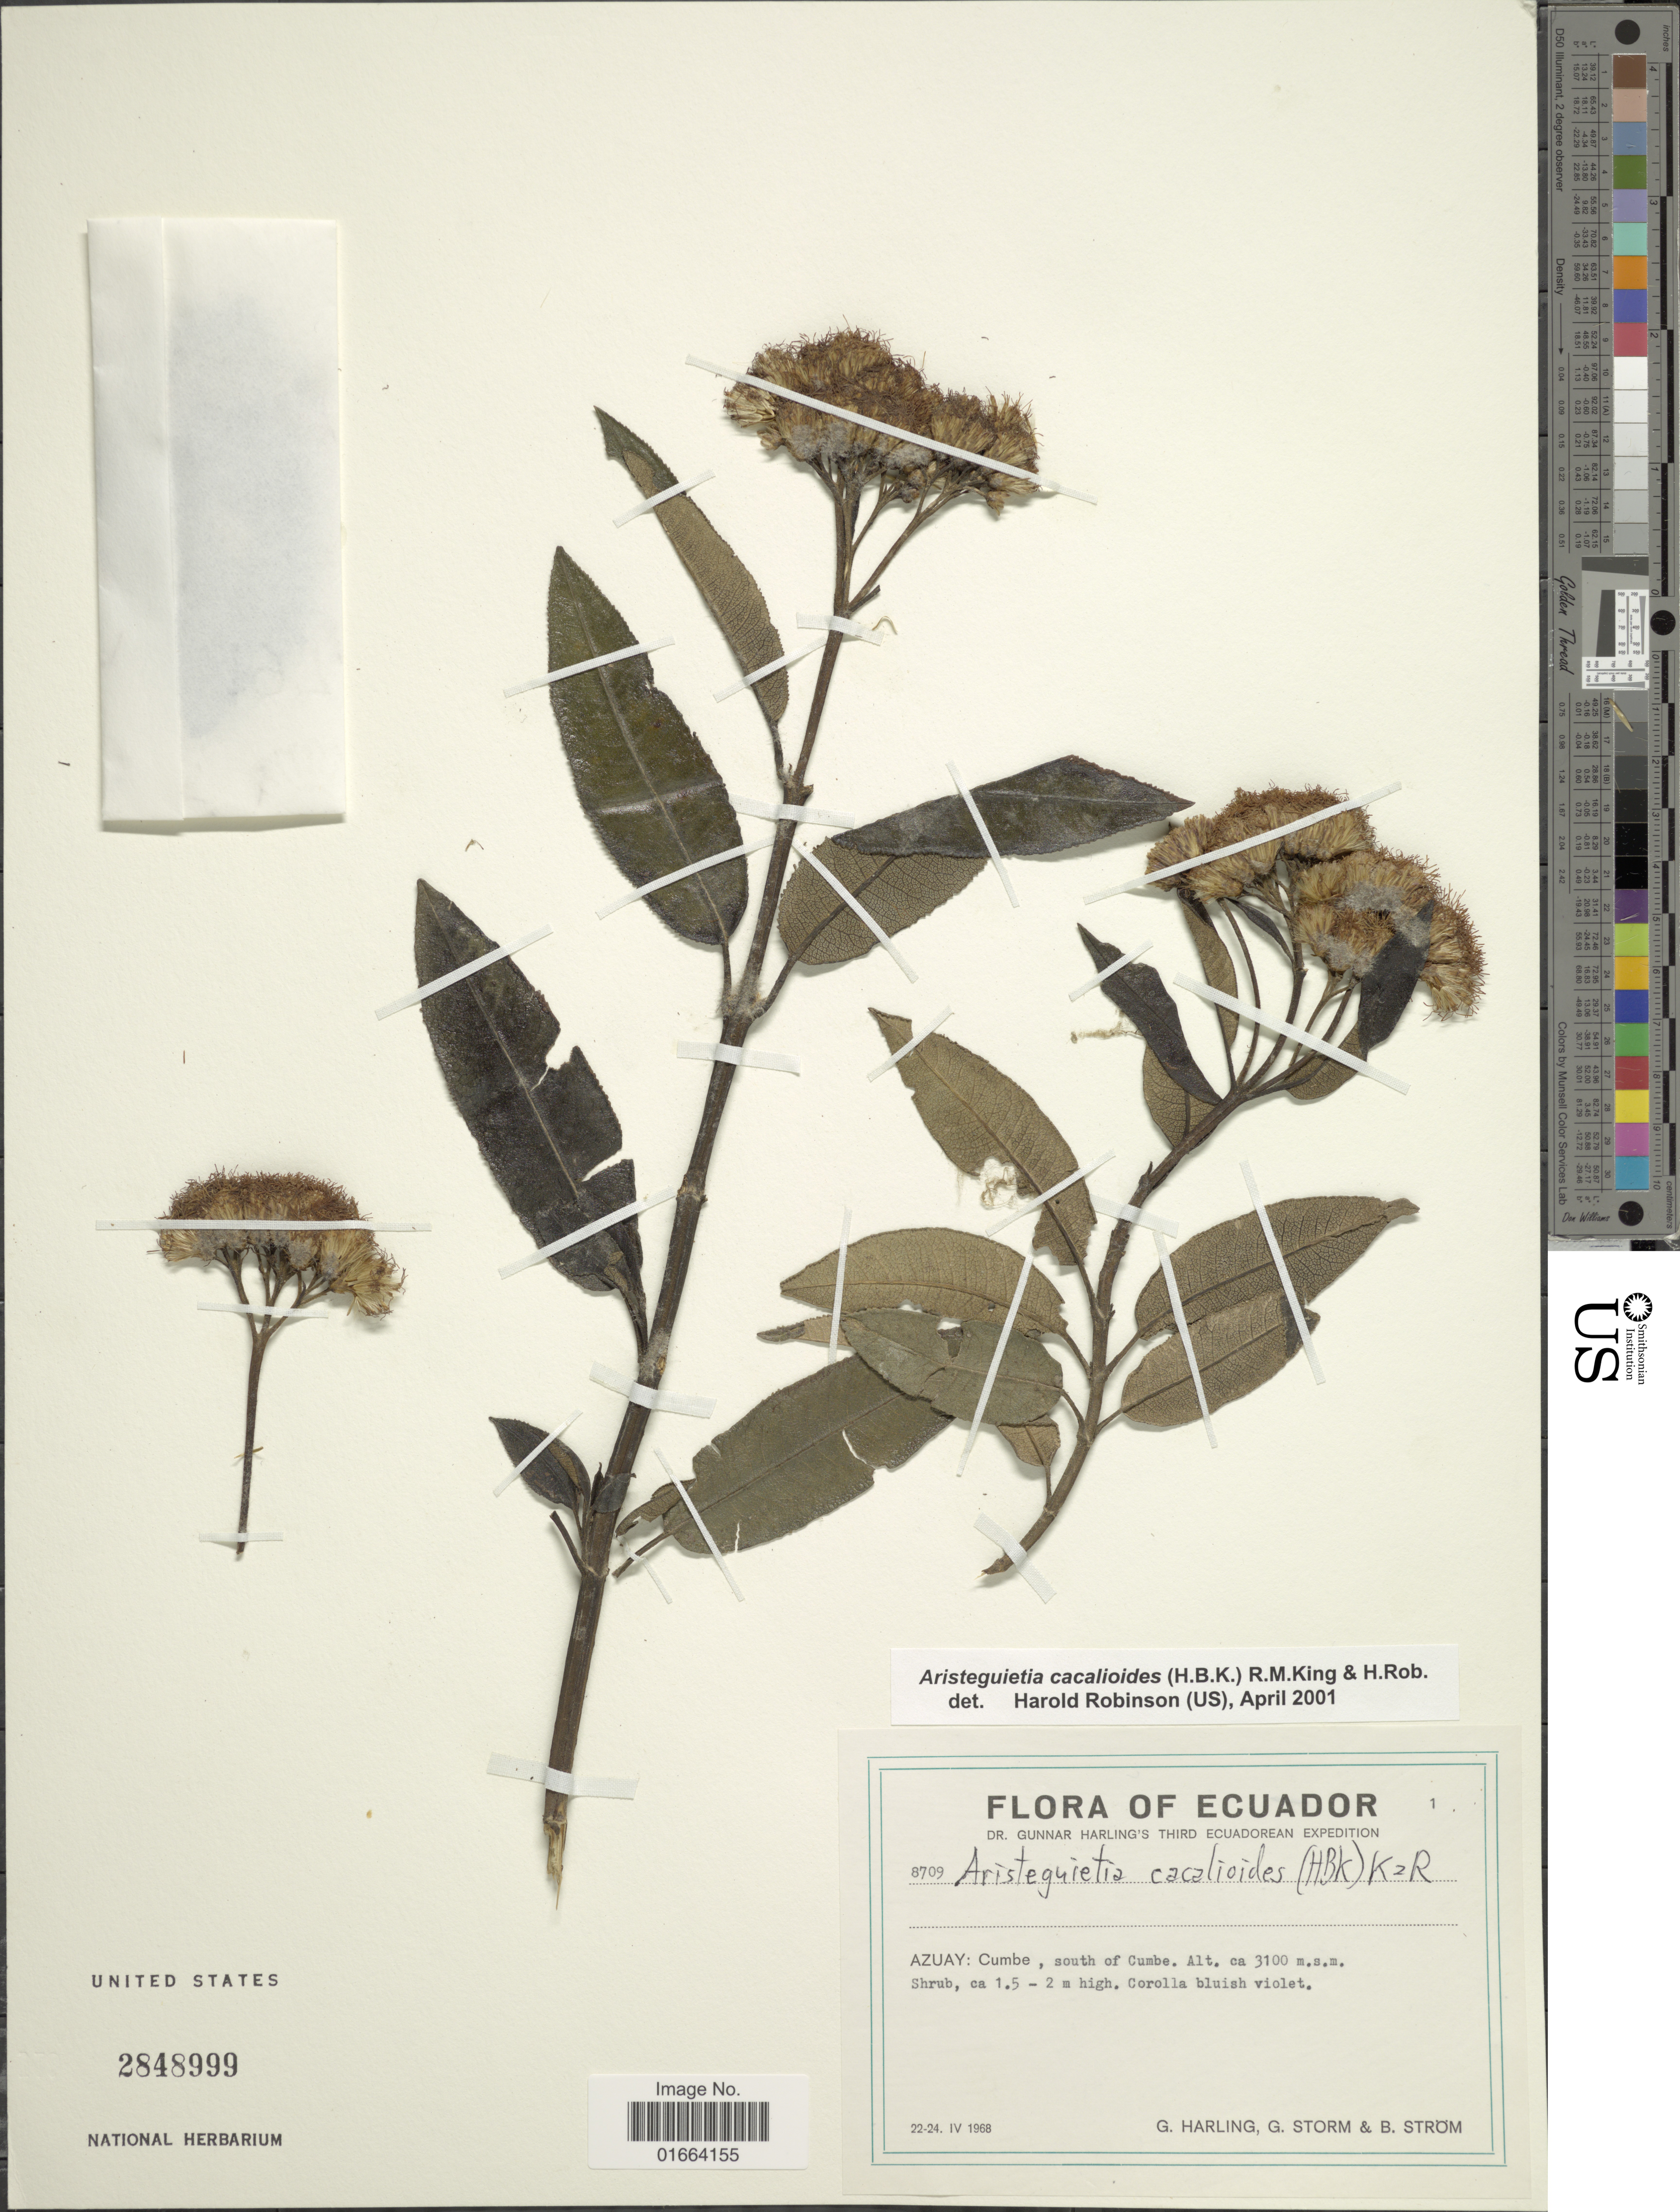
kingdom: Plantae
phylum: Tracheophyta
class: Magnoliopsida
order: Asterales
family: Asteraceae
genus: Aristeguietia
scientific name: Aristeguietia cacalioides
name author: (Kunth) R.M. King & H. Rob.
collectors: G. Harling, G. Storm & B. Ström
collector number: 8709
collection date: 1968-04-22/1968-04-24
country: Ecuador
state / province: Azuay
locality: Cumbe, south of Cumbe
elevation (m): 3100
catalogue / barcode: US 2848999